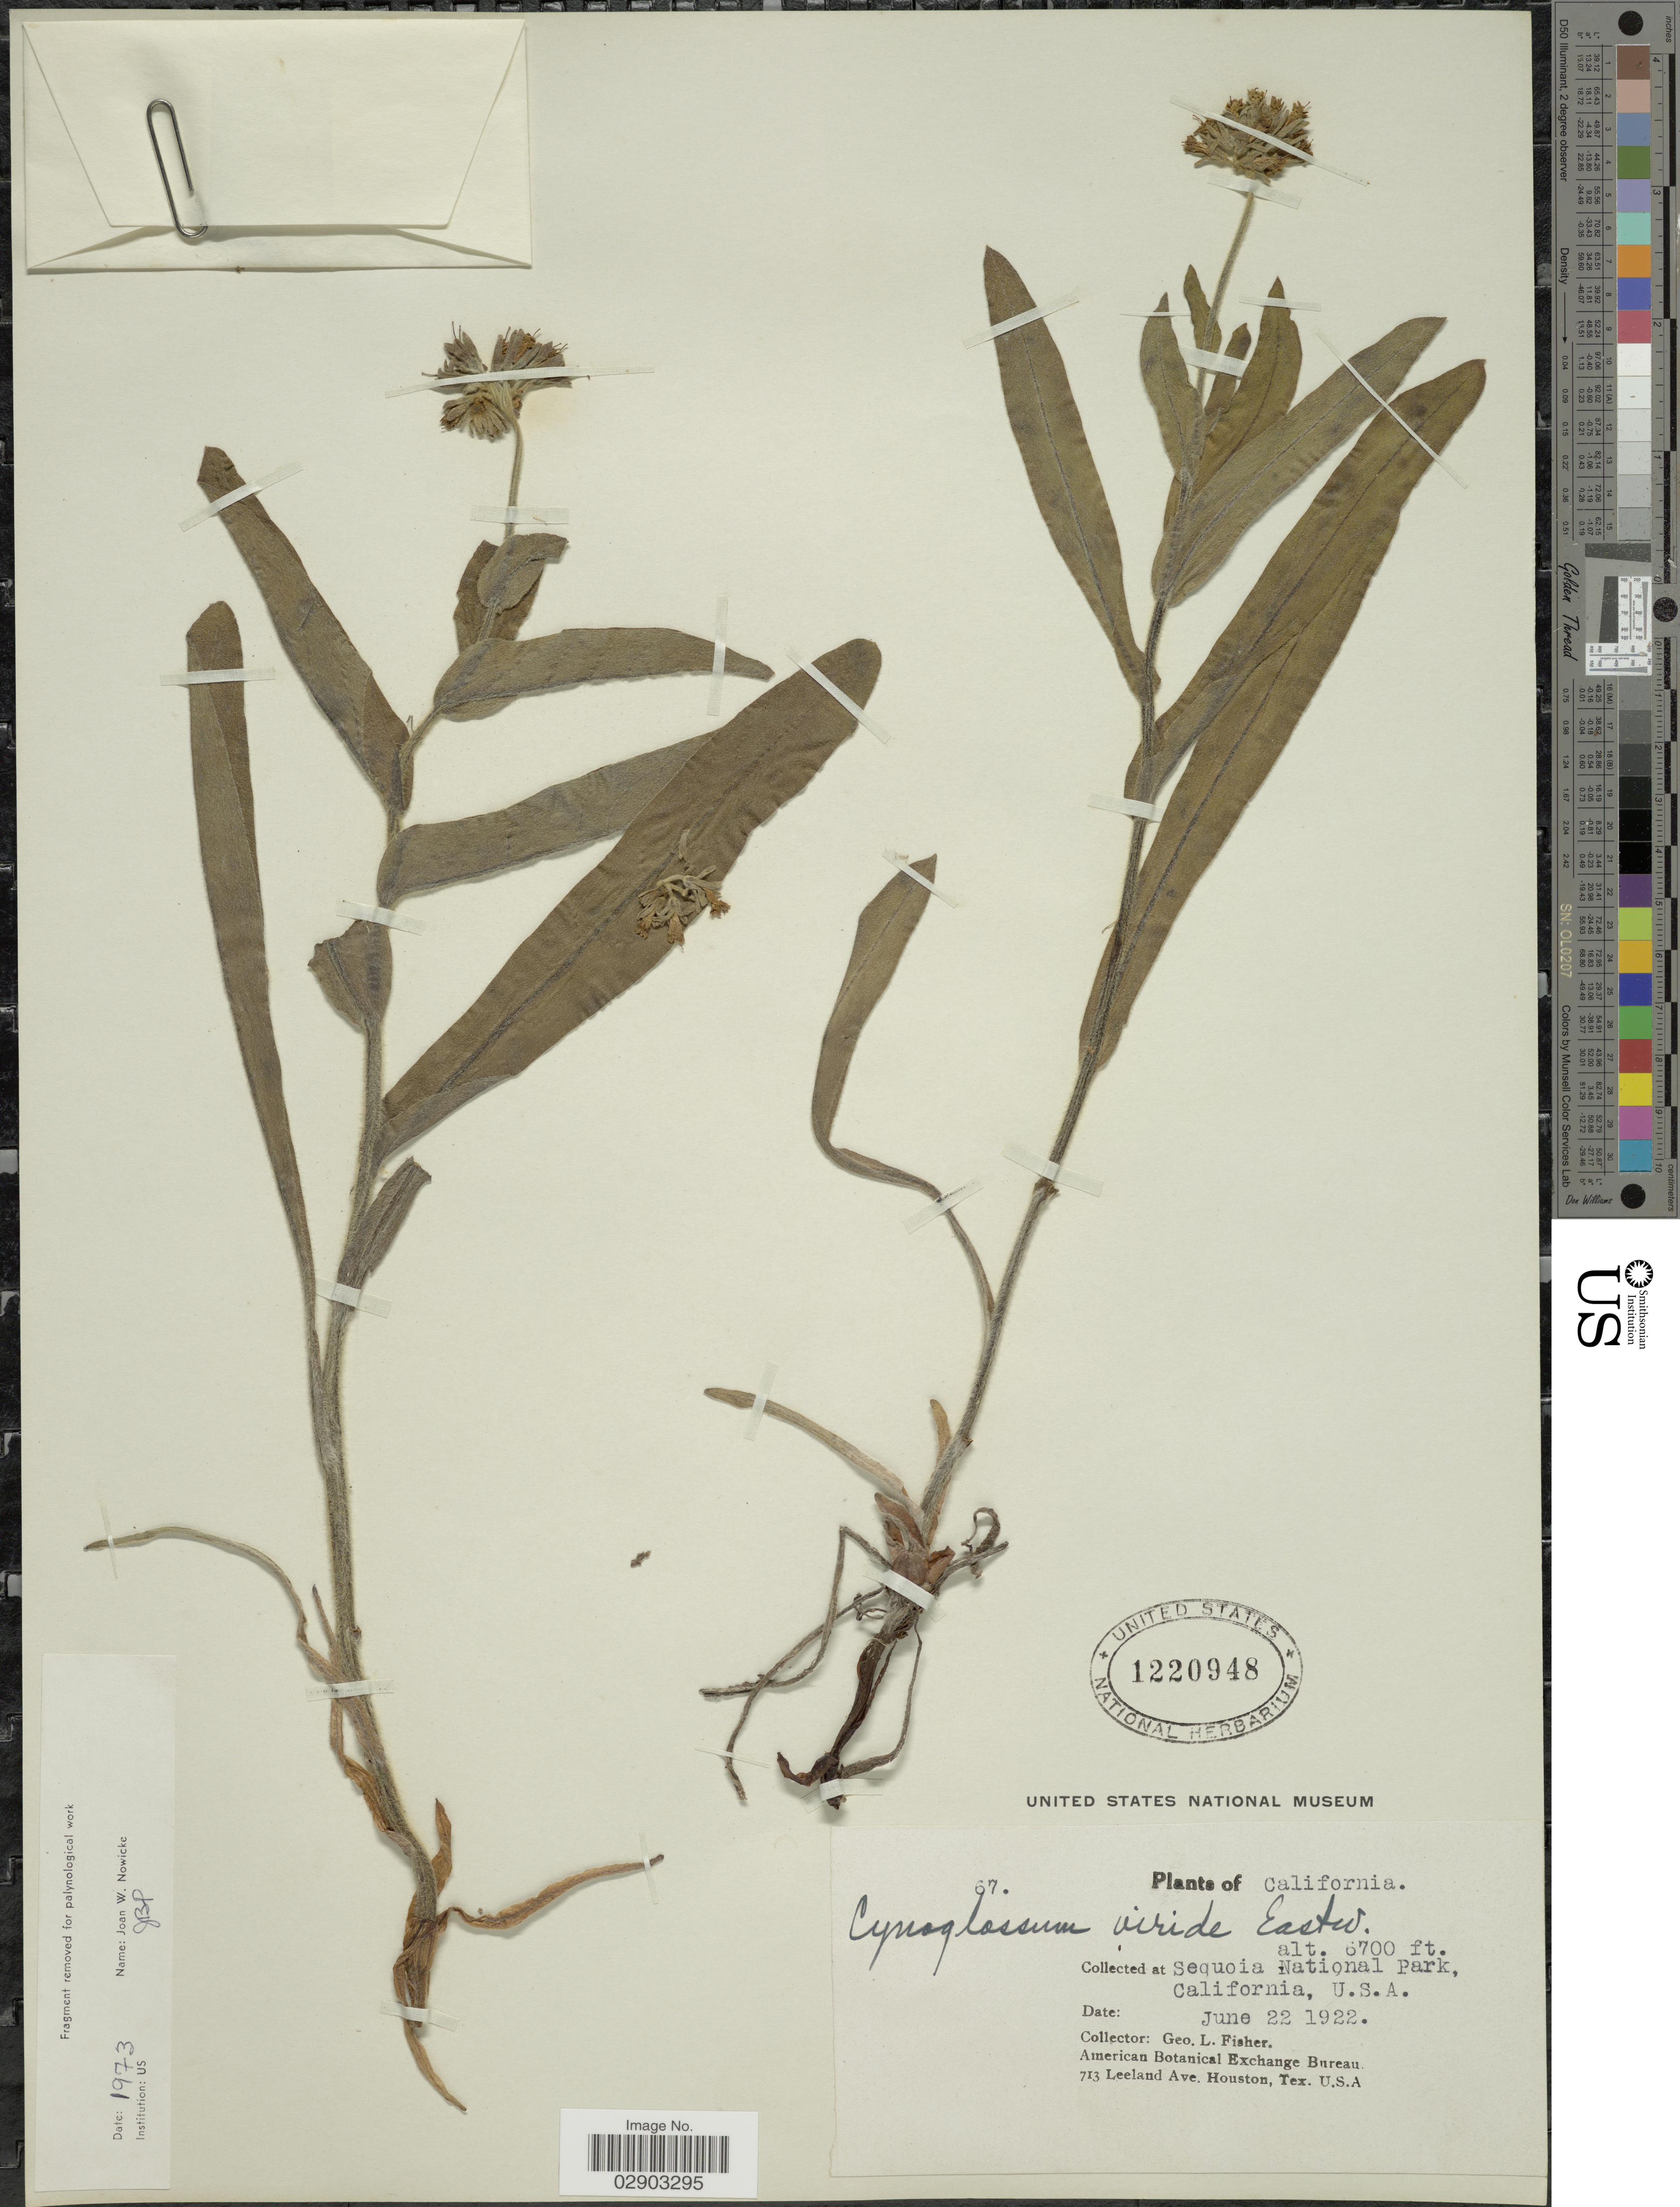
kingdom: Plantae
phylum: Tracheophyta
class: Magnoliopsida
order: Boraginales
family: Boraginaceae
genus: Cynoglossum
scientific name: Cynoglossum viride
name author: Eastw.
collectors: G. L. Fisher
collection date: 1922-06-22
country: United States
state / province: California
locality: Sequoia National Park.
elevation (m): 2042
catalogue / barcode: US 1220948